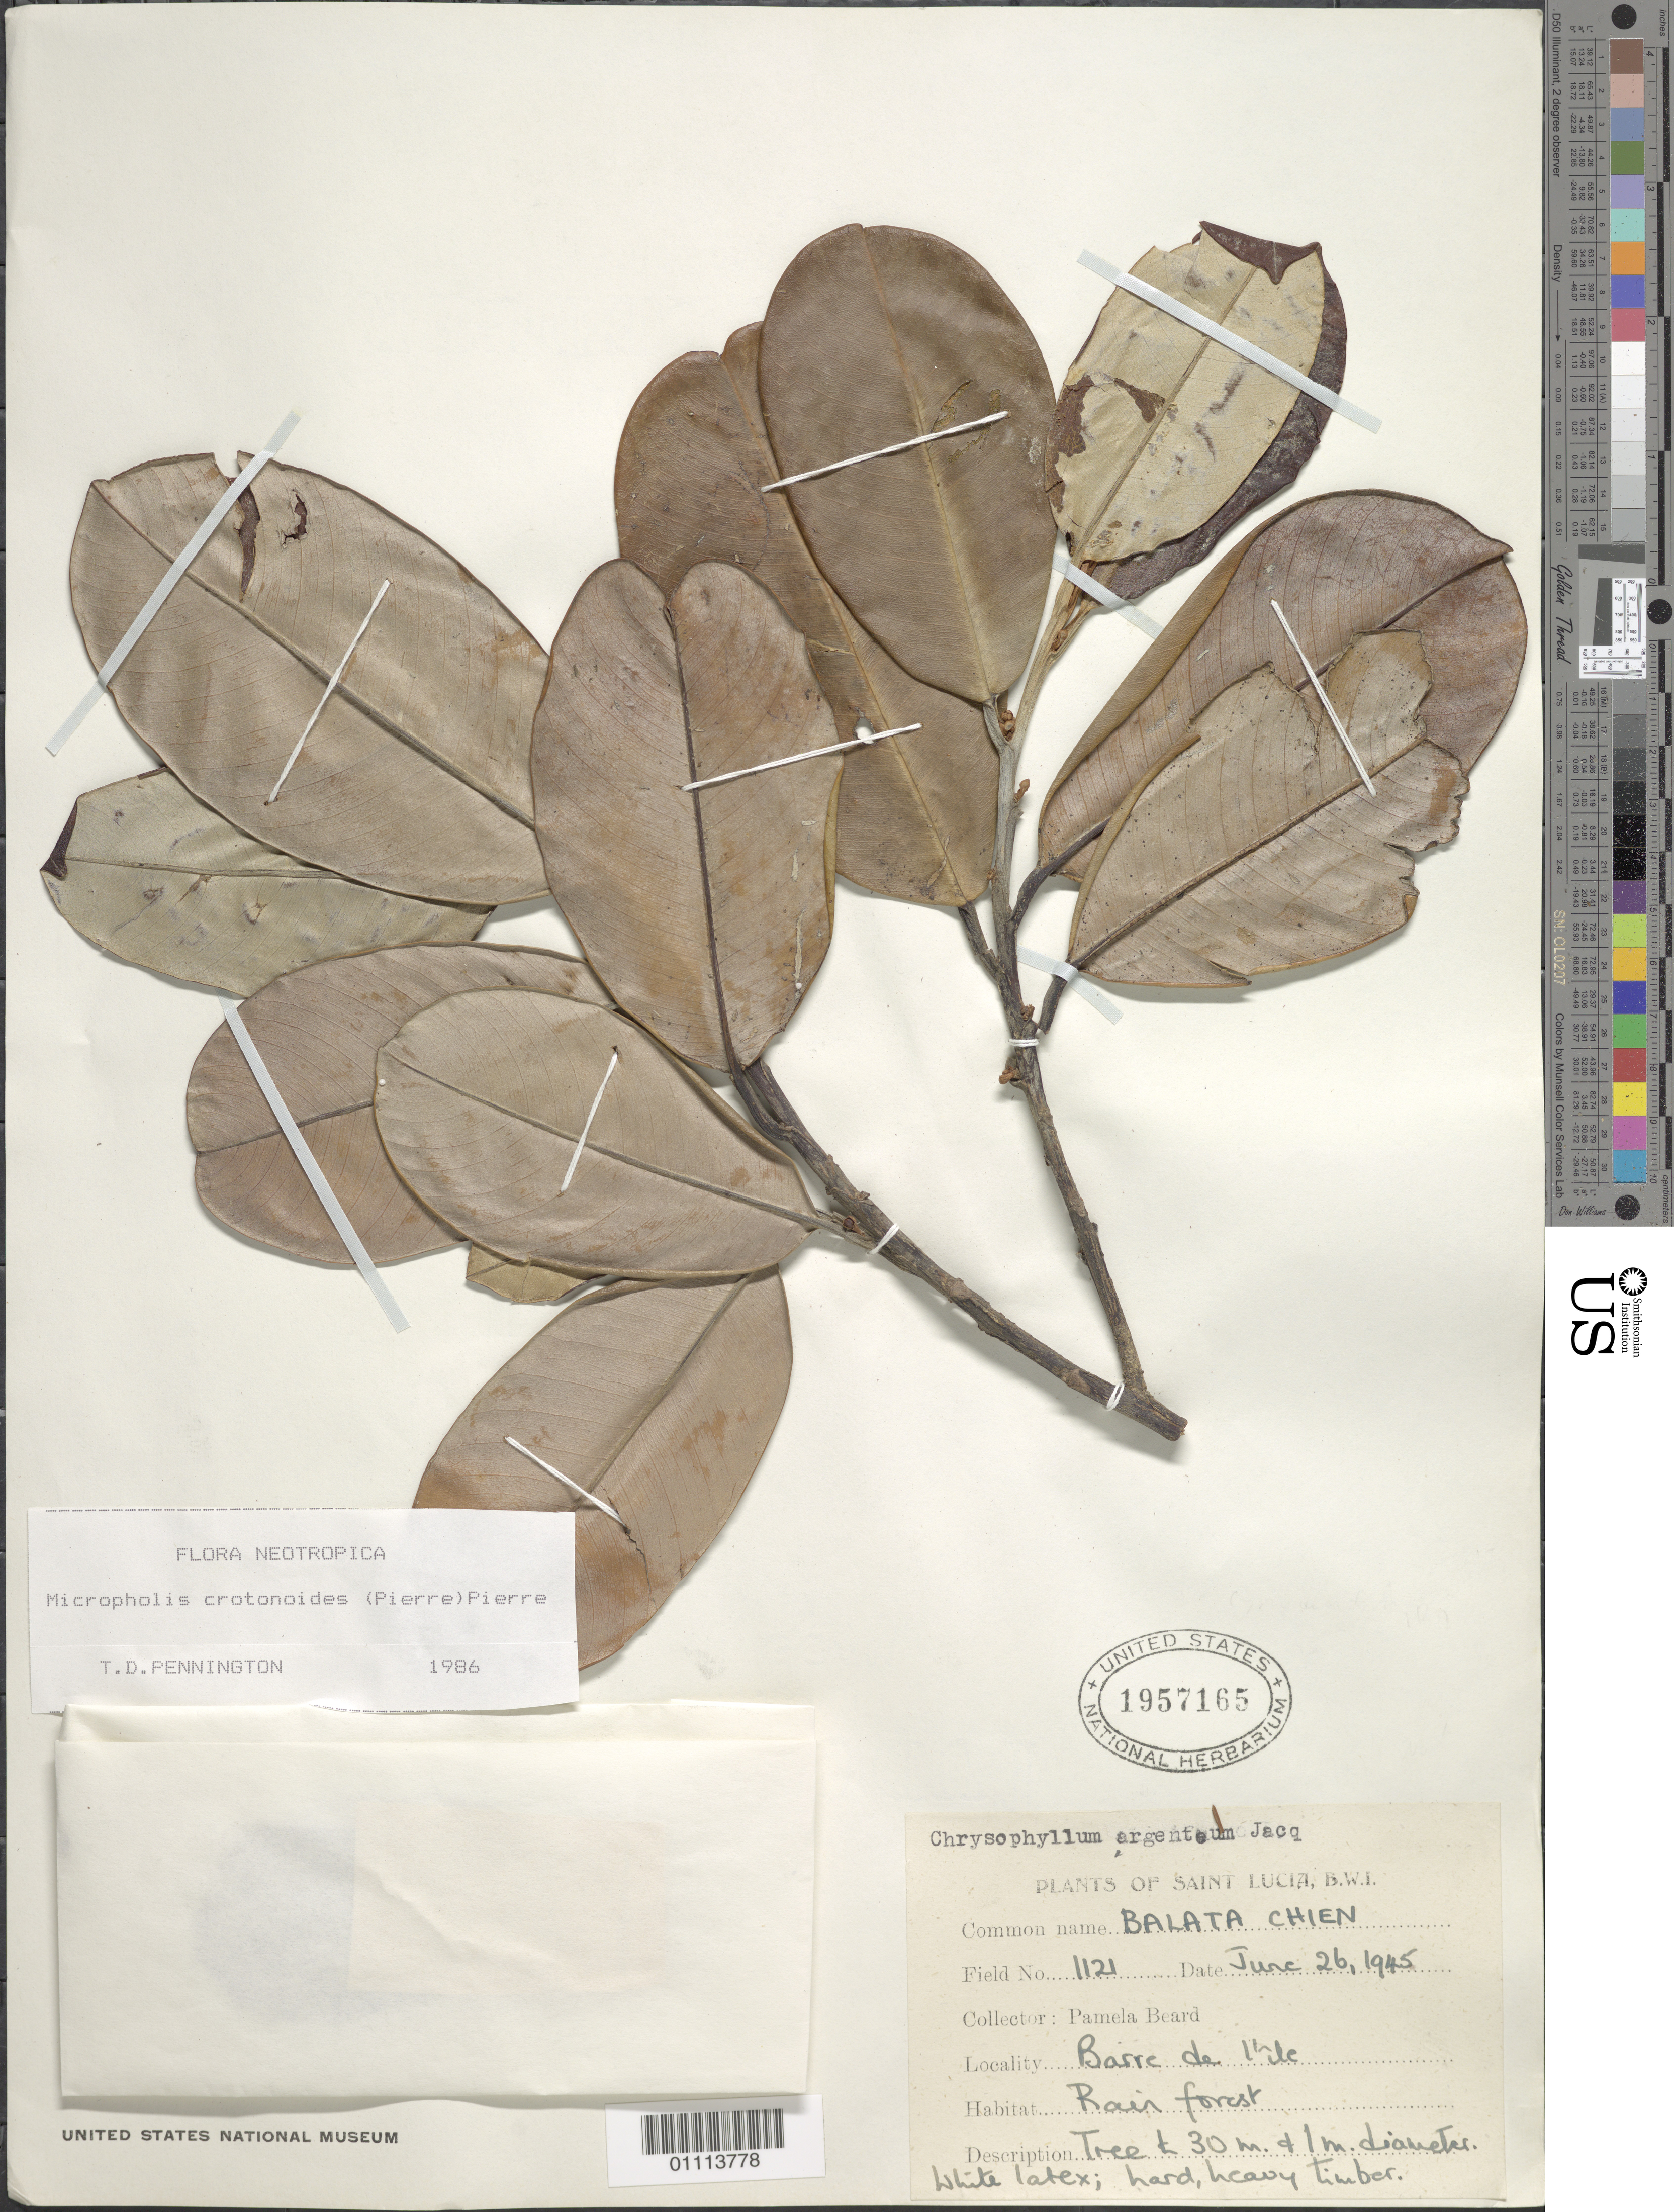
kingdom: Plantae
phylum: Tracheophyta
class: Magnoliopsida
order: Ericales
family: Sapotaceae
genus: Micropholis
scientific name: Micropholis crotonoides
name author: (Pierre) Pierre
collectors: P. Beard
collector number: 1121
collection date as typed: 26 Jun 1945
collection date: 1945-06-26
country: St. Lucia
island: St. Lucia I.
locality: Barre de l'Isle, Rain Forest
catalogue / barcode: US 1957165